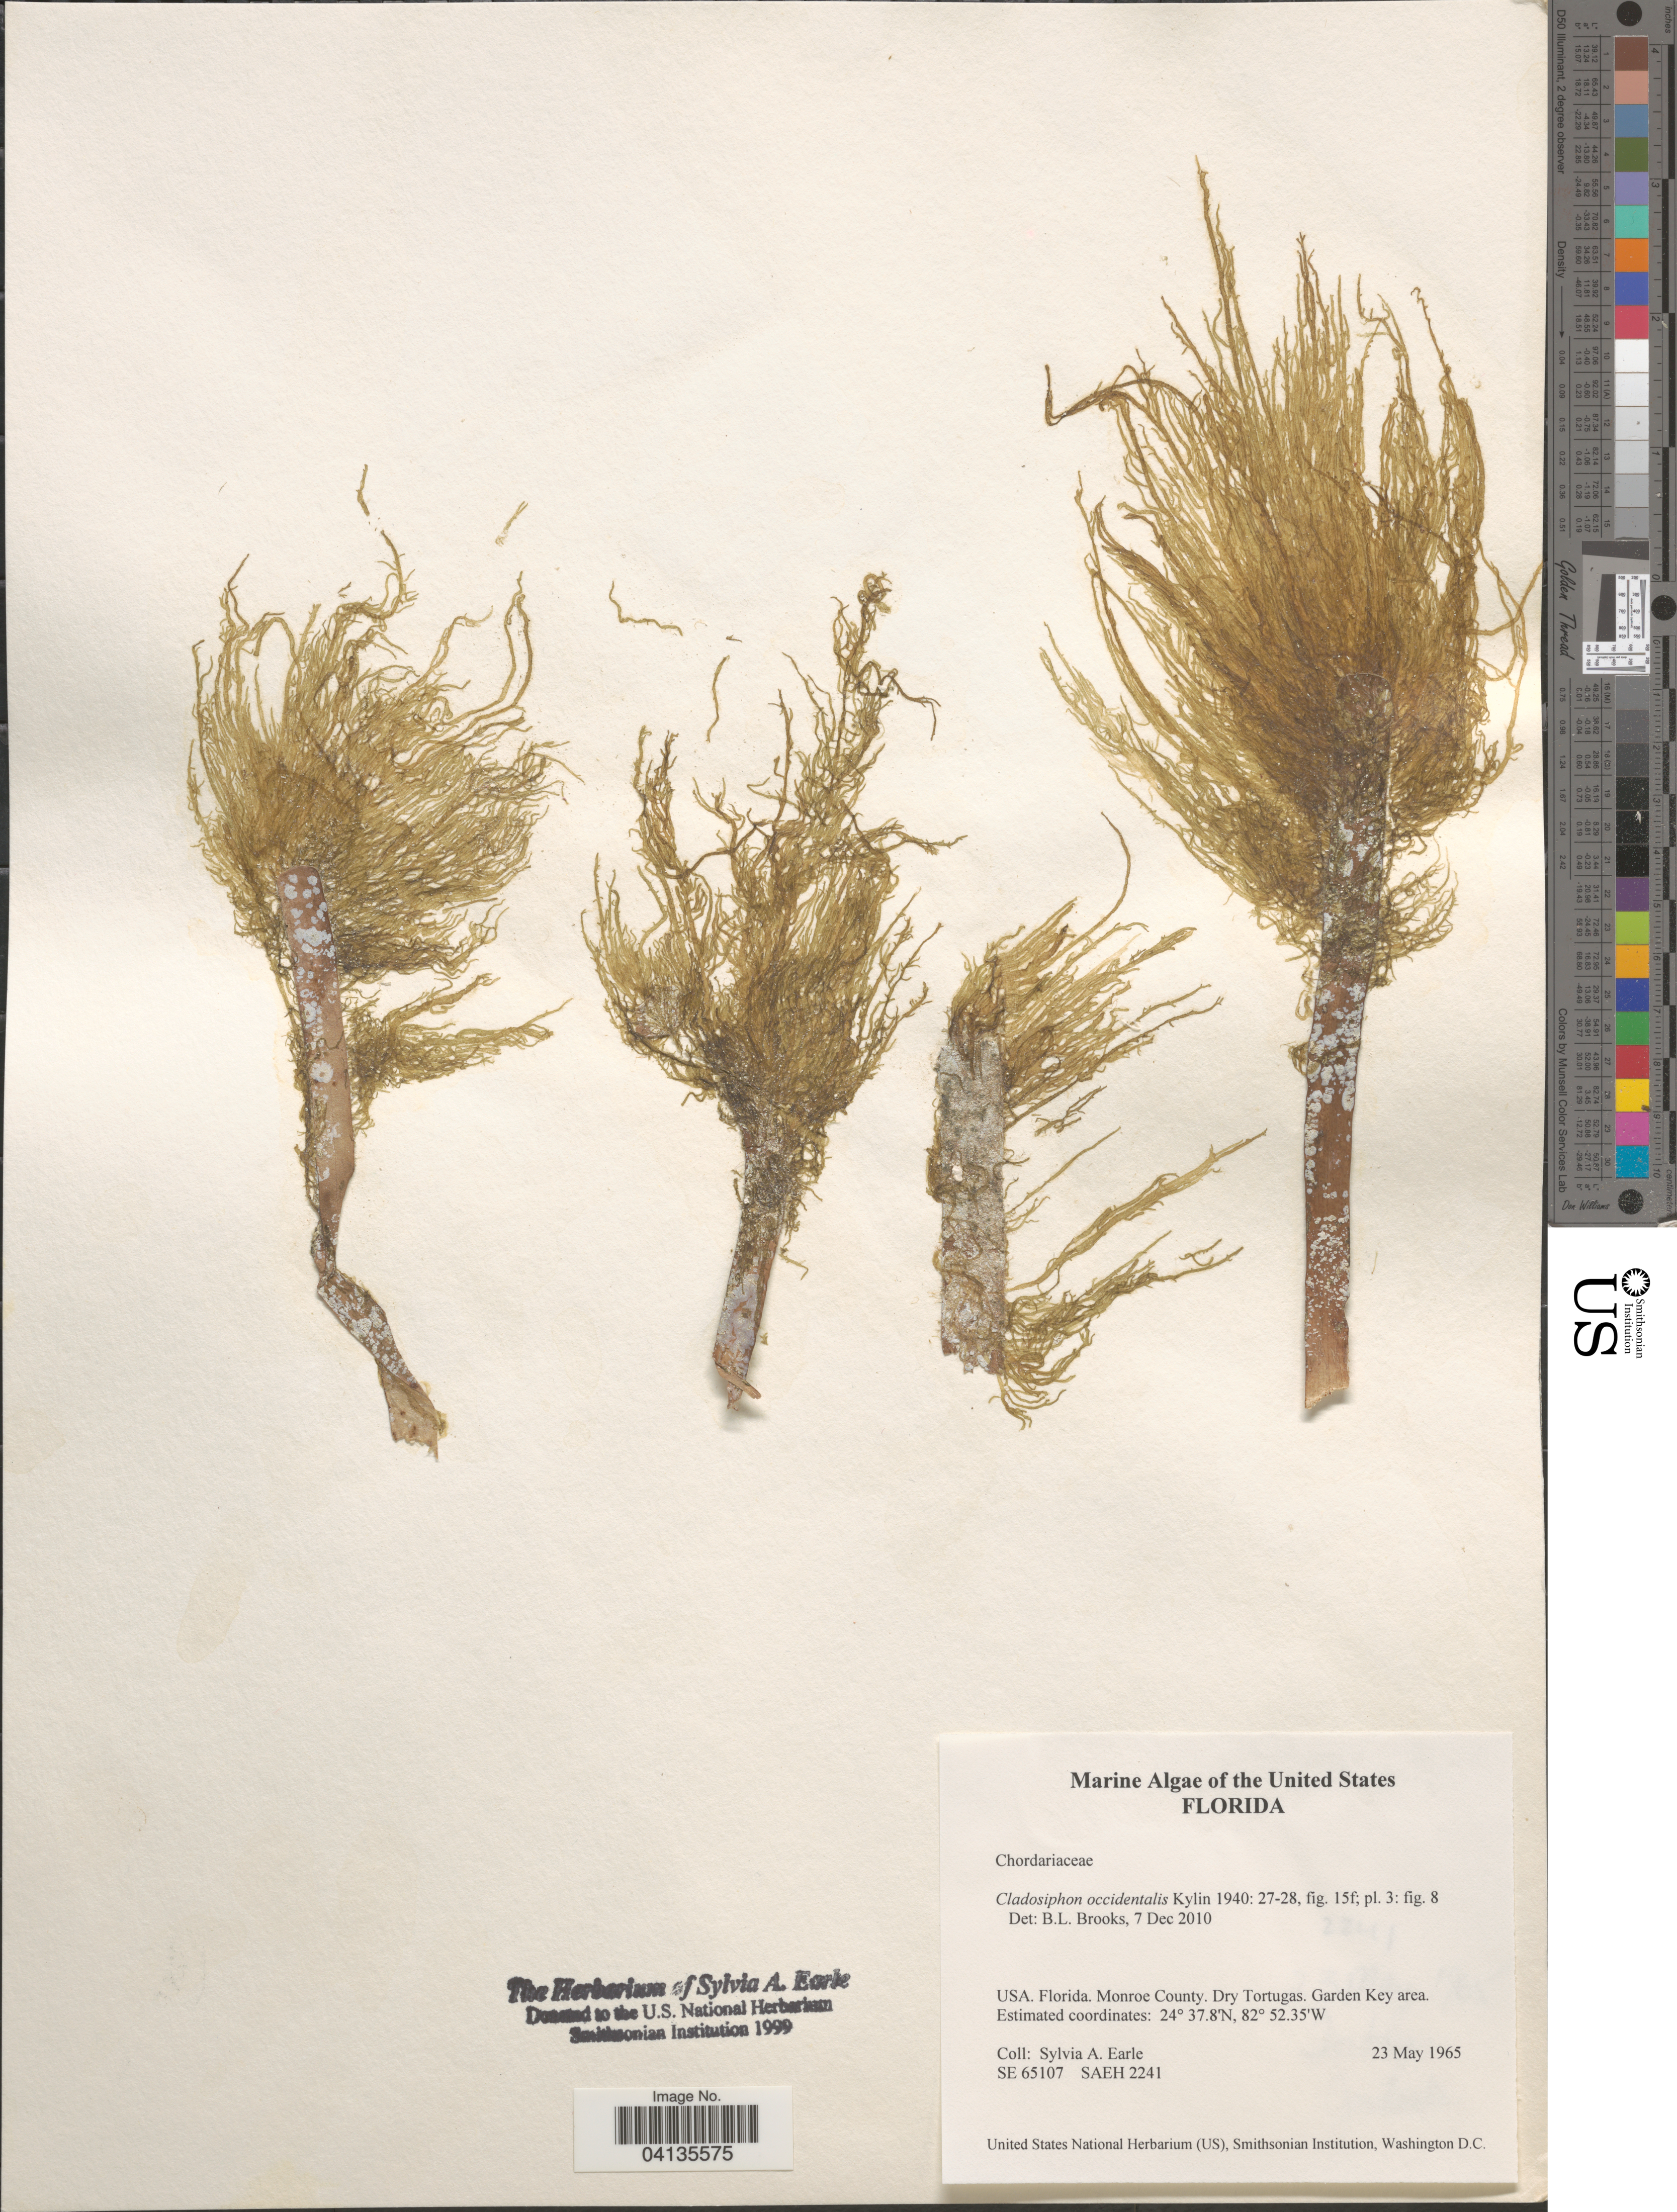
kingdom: Chromista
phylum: Ochrophyta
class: Phaeophyceae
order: Ectocarpales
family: Chordariaceae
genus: Cladosiphon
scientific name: Cladosiphon occidentalis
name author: Kylin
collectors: S. A. Earle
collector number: SE65107/SAEH2241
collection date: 1965-05-23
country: United States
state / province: Florida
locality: Monroe County. Dry Tortugas. Garden Key area.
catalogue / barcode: US 238598